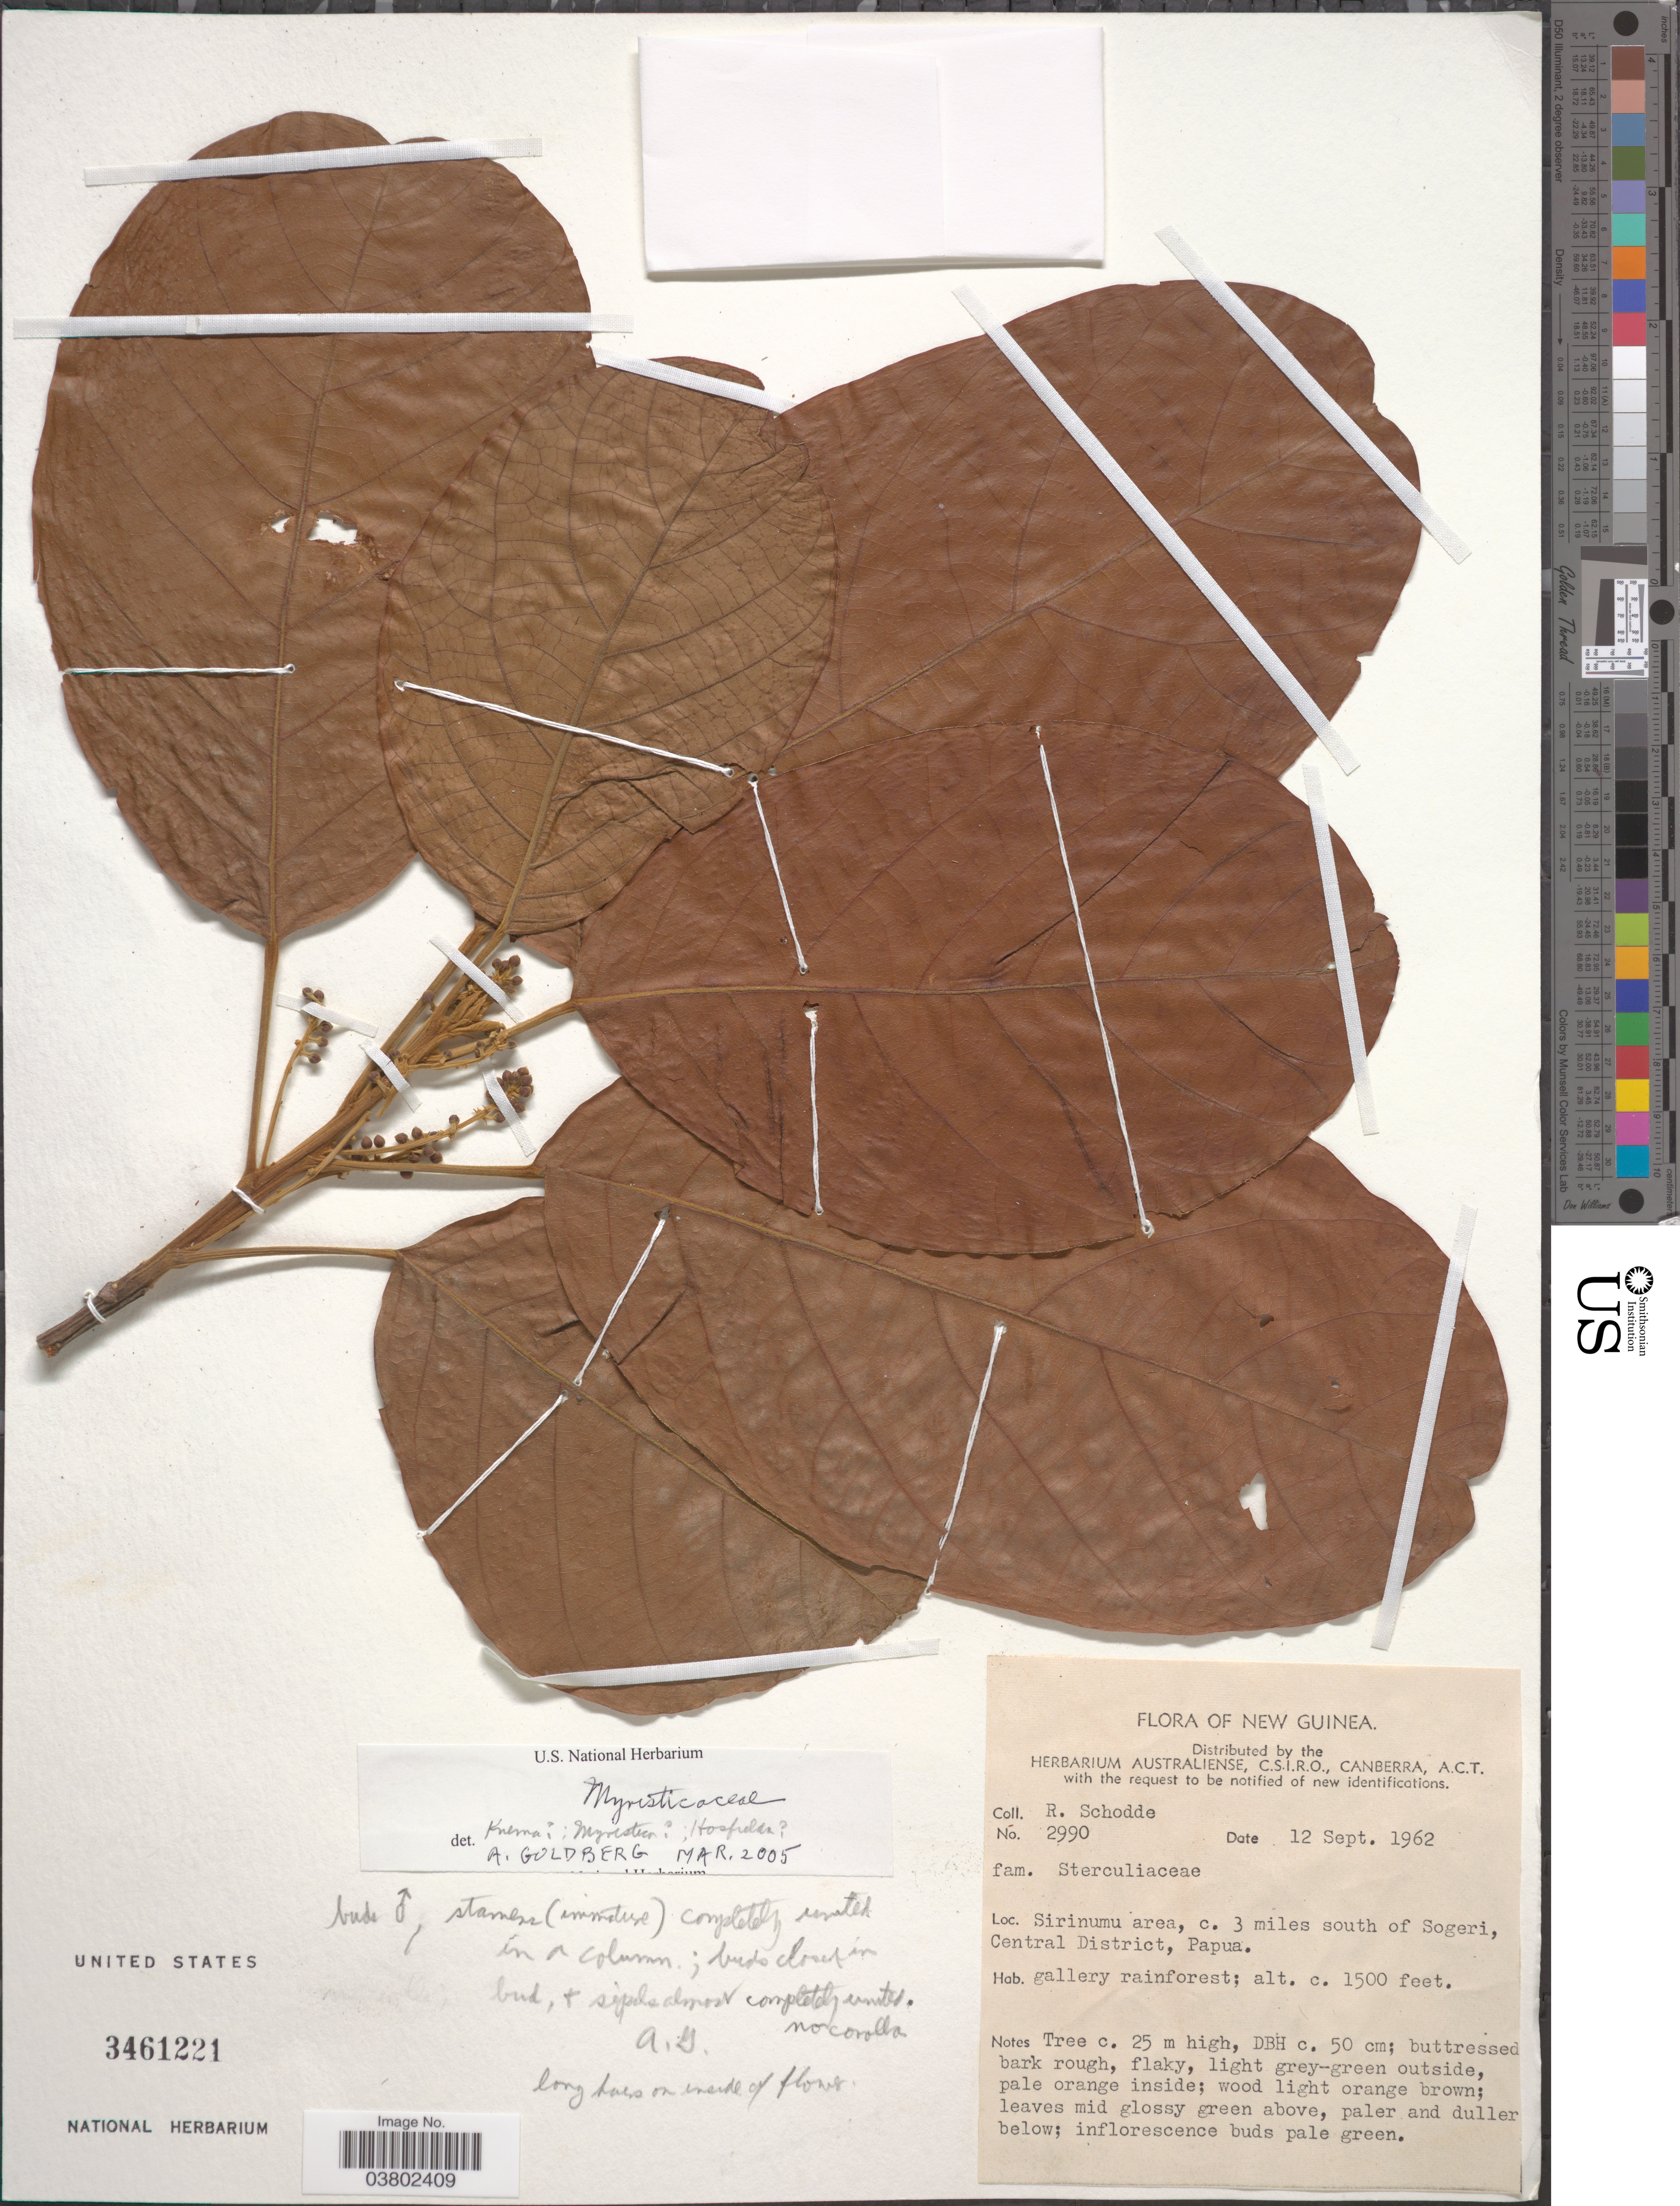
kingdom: Plantae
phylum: Tracheophyta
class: Magnoliopsida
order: Magnoliales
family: Myristicaceae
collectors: R. Schodde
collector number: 2990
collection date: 1962-09-12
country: Papua New Guinea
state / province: Central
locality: New Guinea. Sirinumu area, c. 3 miles south of Sogeri, Central District, Papua.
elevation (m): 457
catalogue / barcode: US 3461221